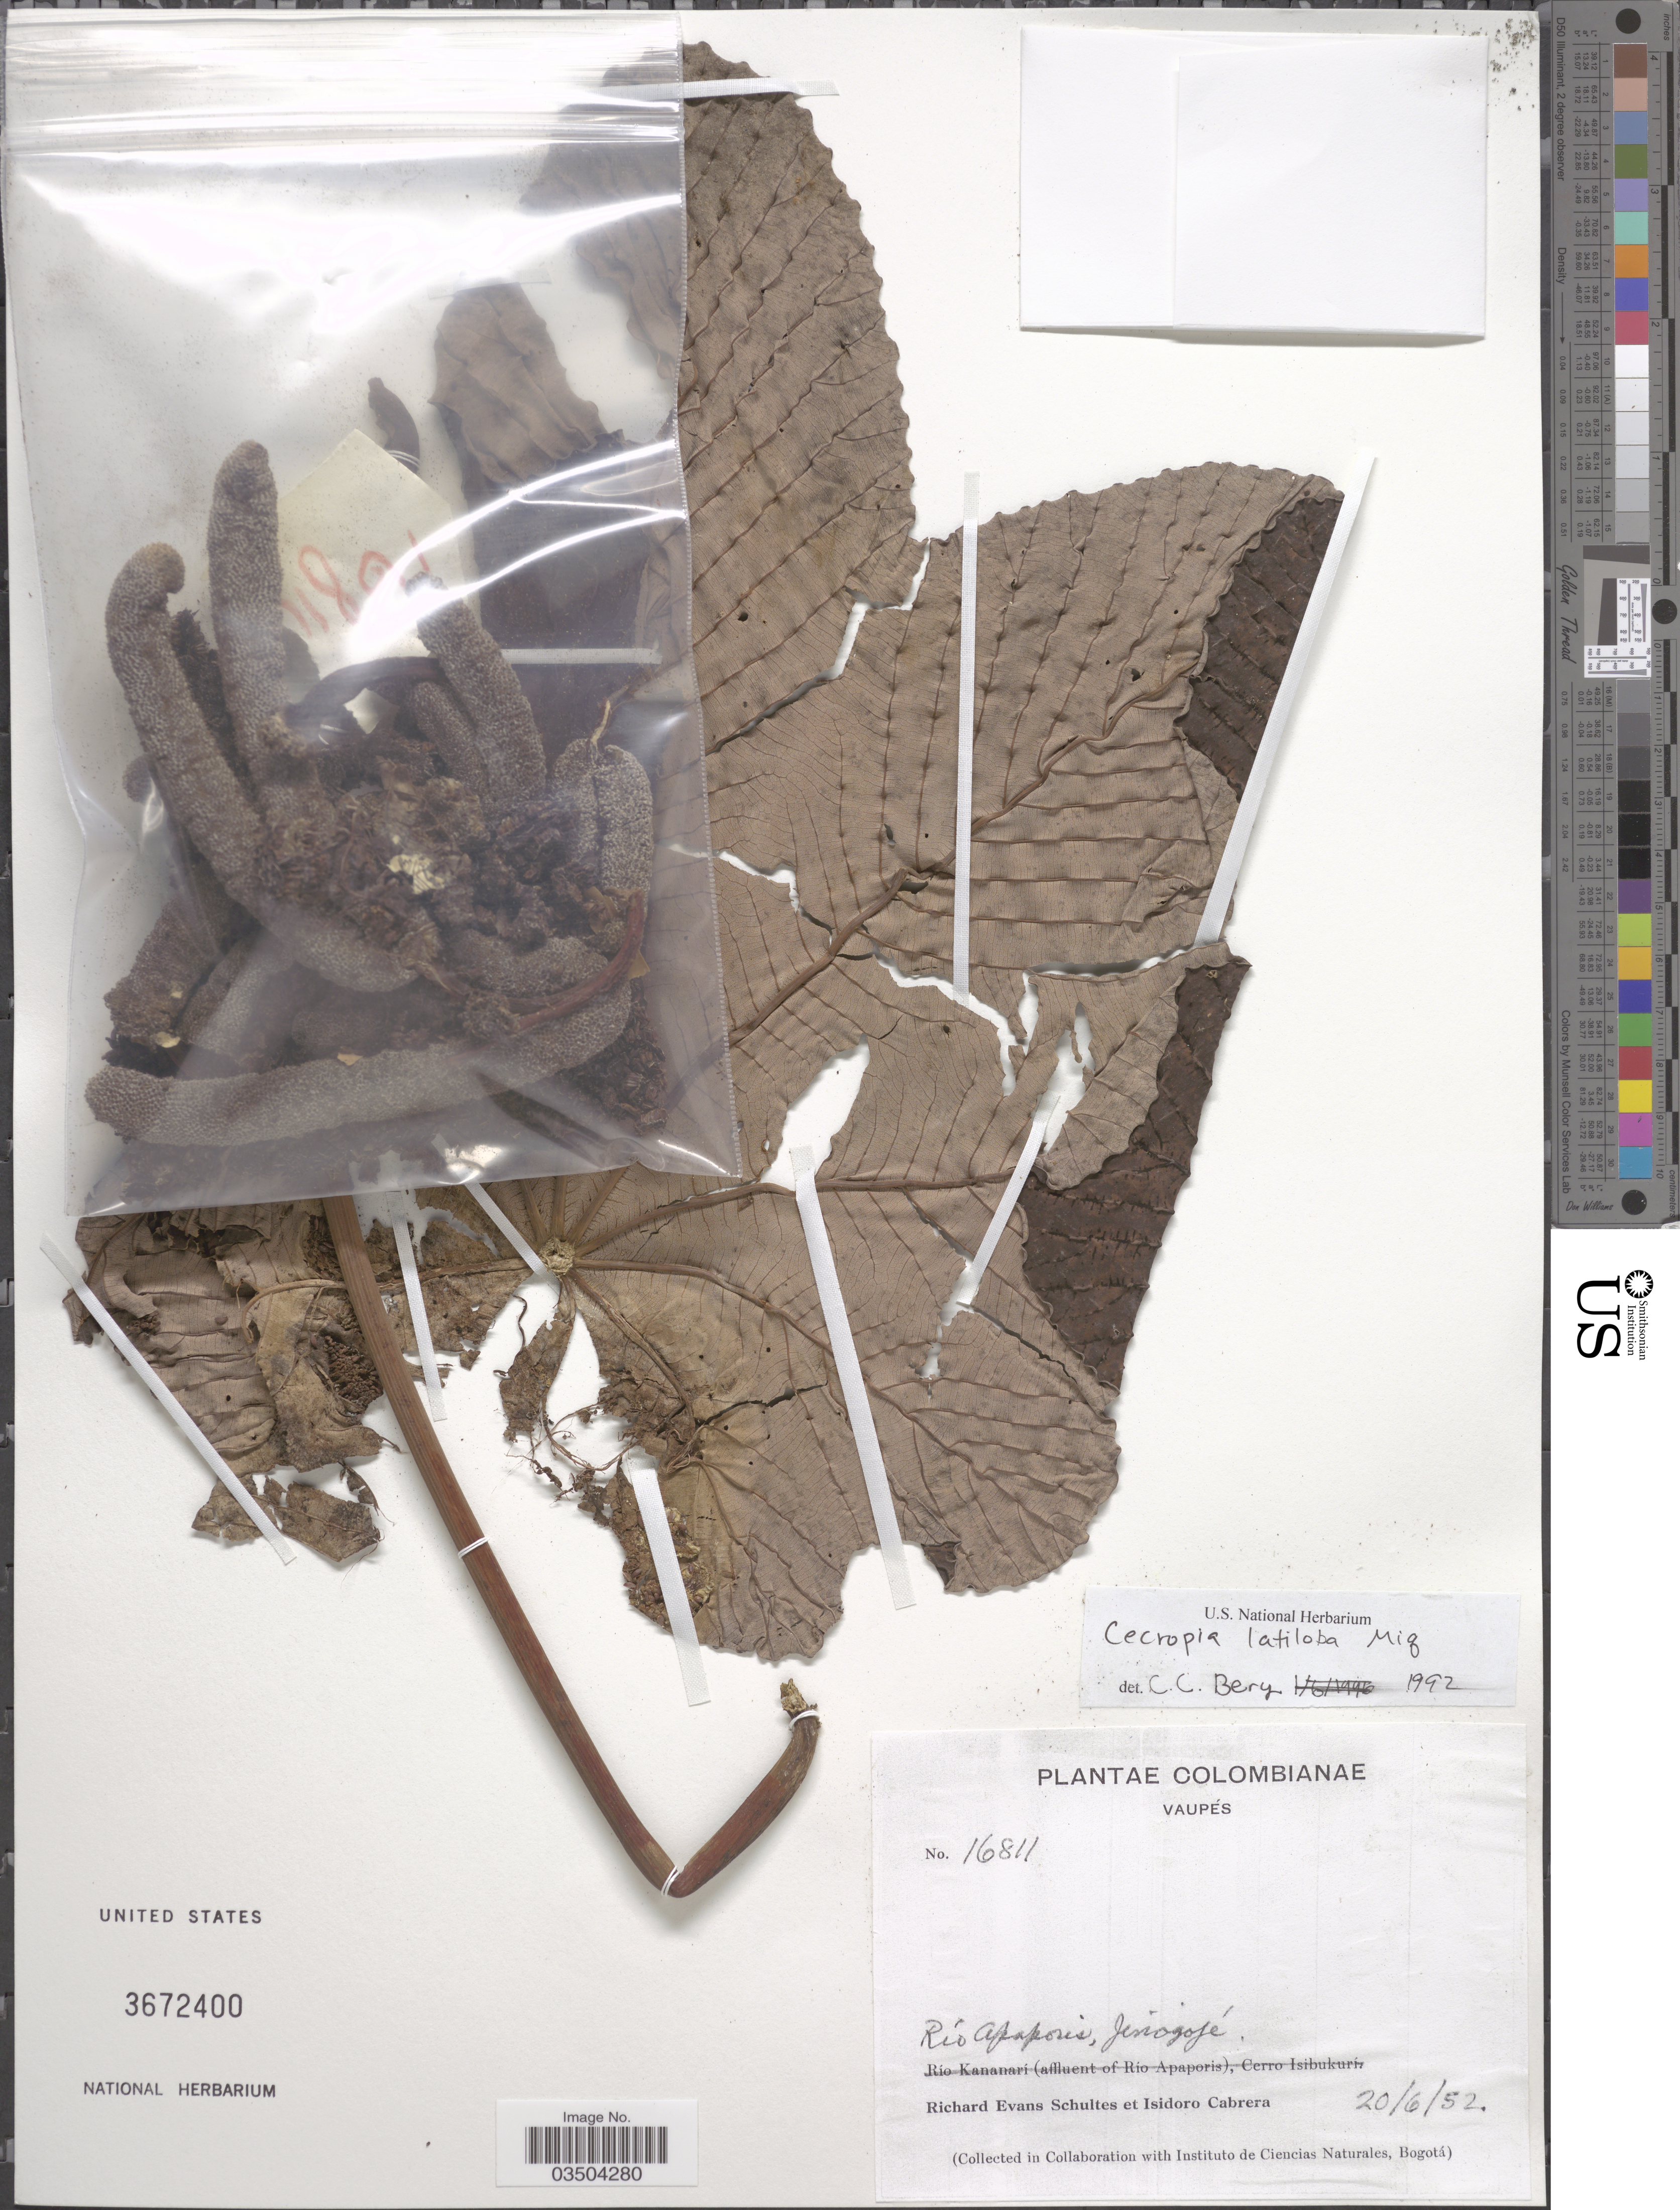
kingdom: Plantae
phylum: Tracheophyta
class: Magnoliopsida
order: Rosales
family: Urticaceae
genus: Cecropia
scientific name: Cecropia latiloba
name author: Miq.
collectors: R. E. Schultes & I. Cabrera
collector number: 16811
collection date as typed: Transcribed d/m/y: 20/6/52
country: Colombia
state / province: Vaupés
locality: Río Apaporis, Jinogojé*.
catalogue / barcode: US 3672400